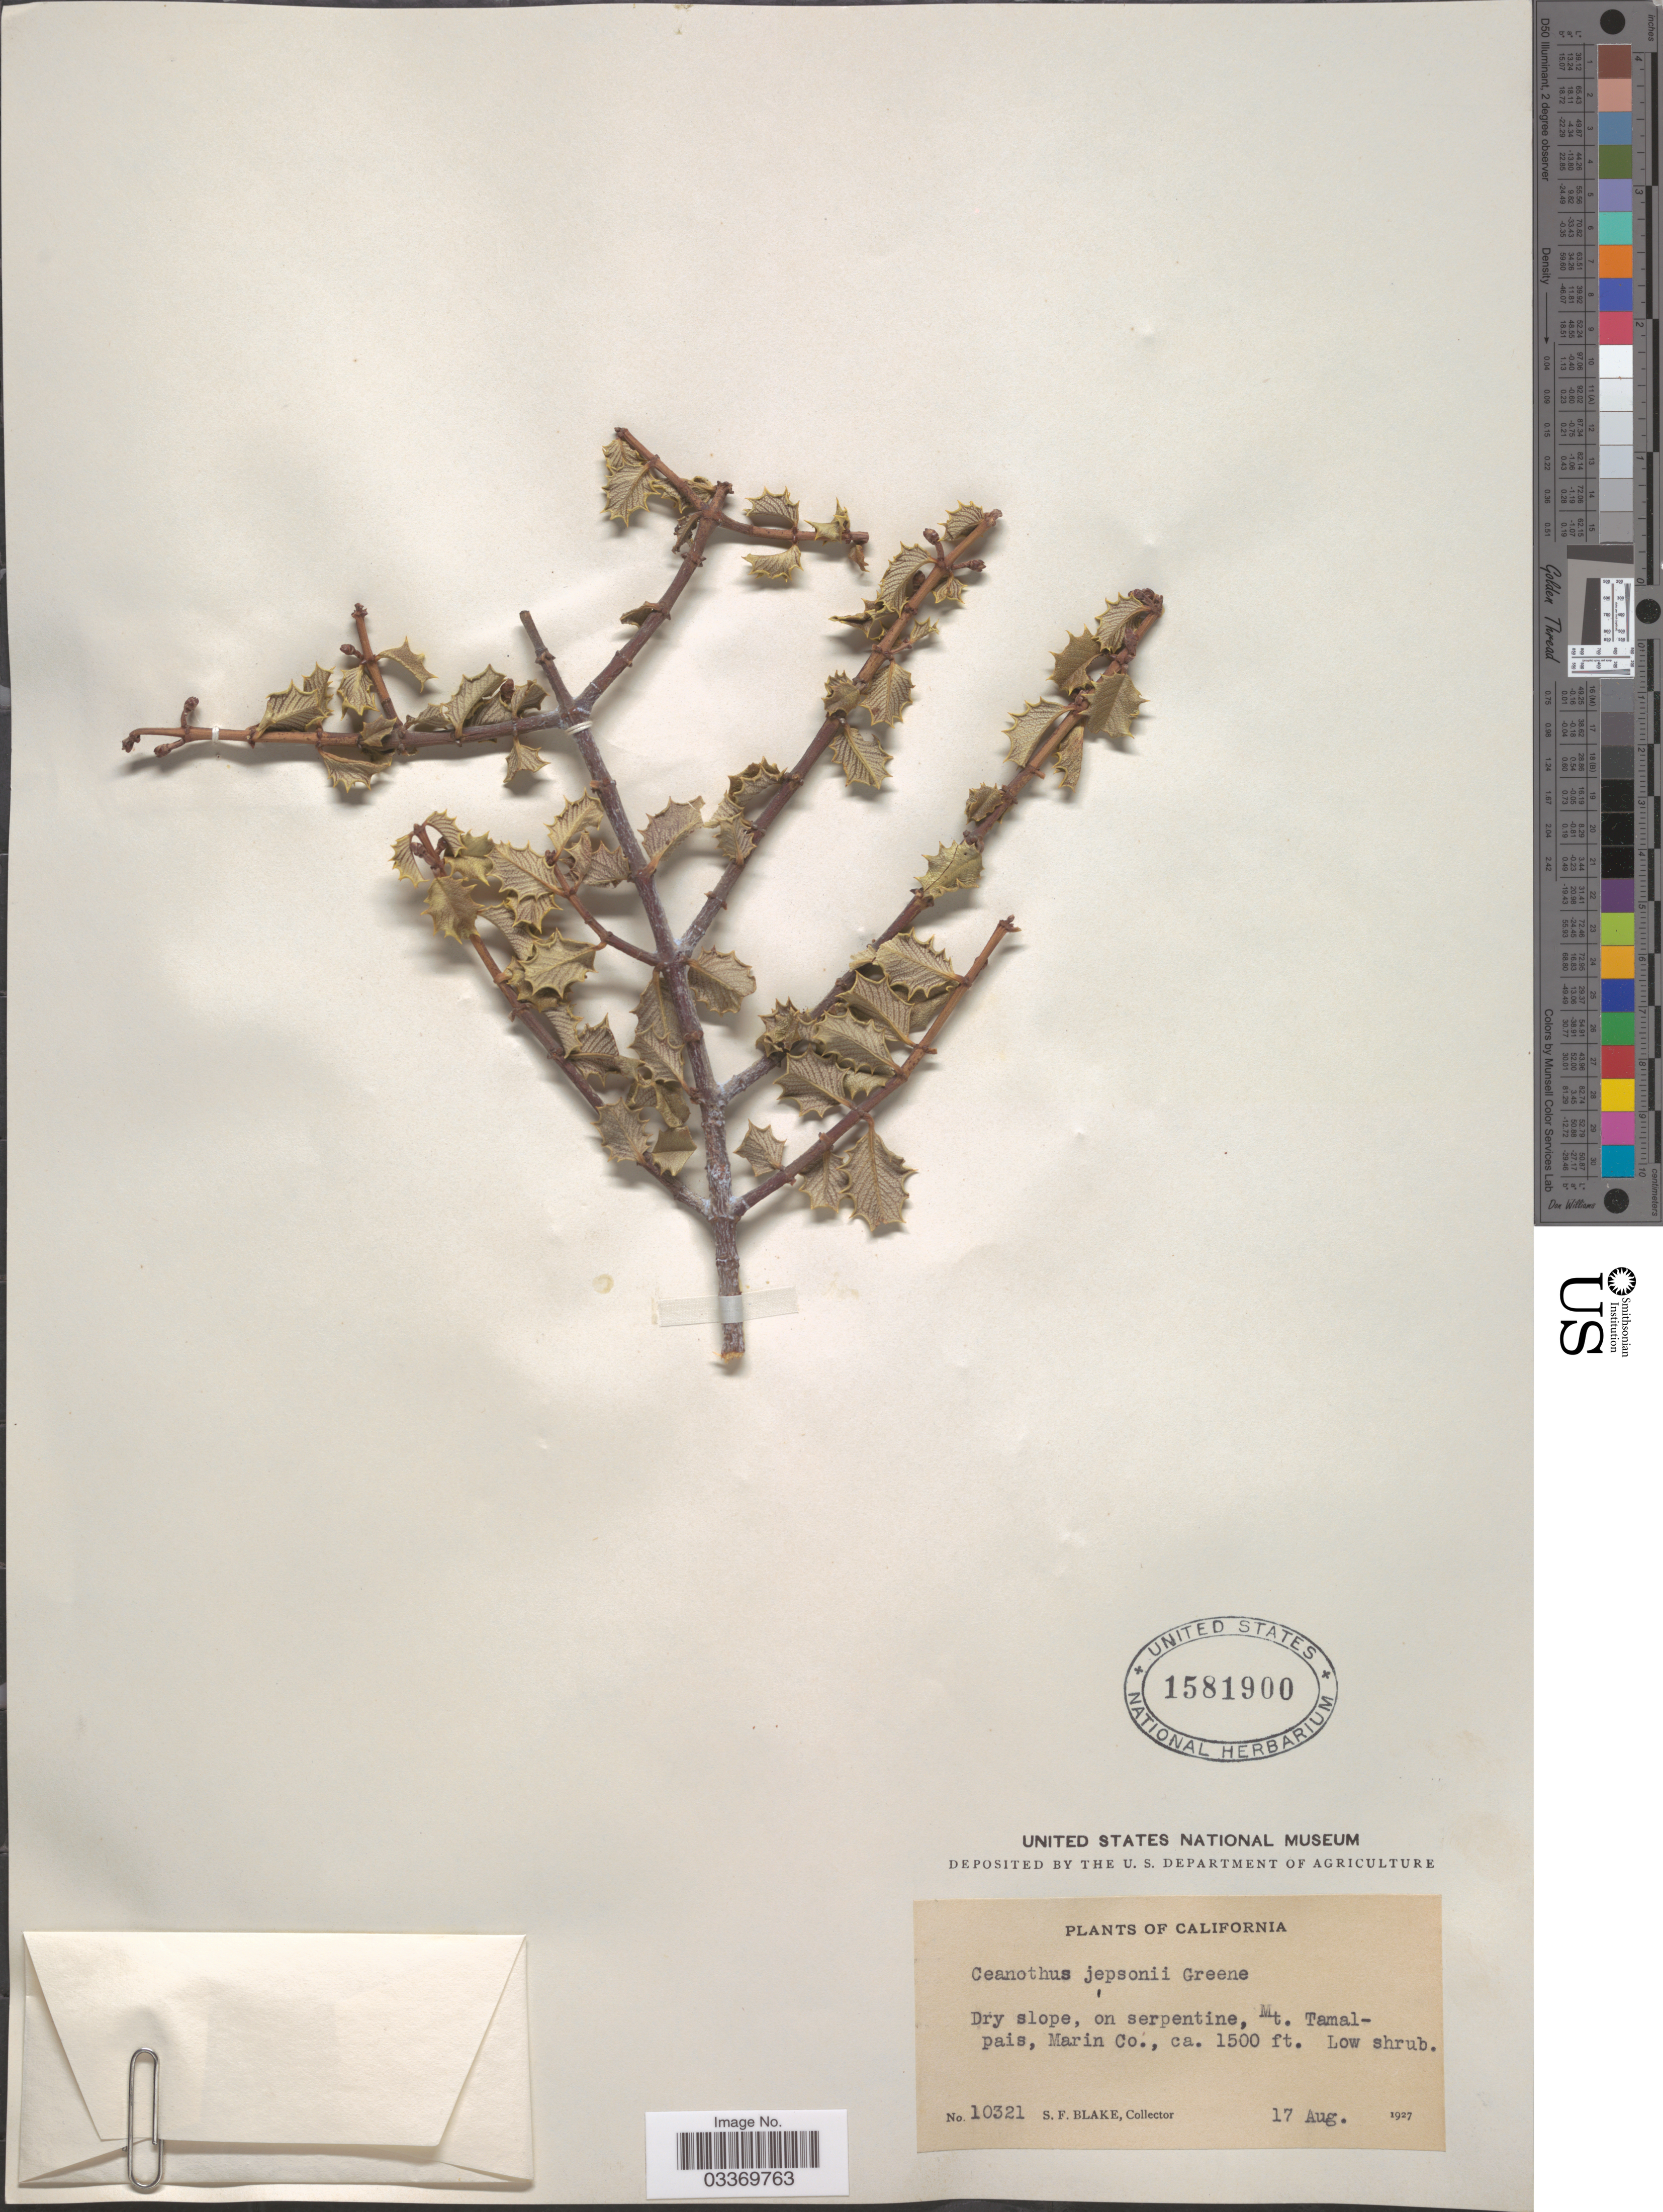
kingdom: Plantae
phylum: Tracheophyta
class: Magnoliopsida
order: Rosales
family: Rhamnaceae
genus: Ceanothus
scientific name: Ceanothus jepsonii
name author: Greene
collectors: S. Blake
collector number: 10321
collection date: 1927-08-17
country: United States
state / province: California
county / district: Marin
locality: Mt. Tamalpais, Marin Co.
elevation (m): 457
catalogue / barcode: US 1581900